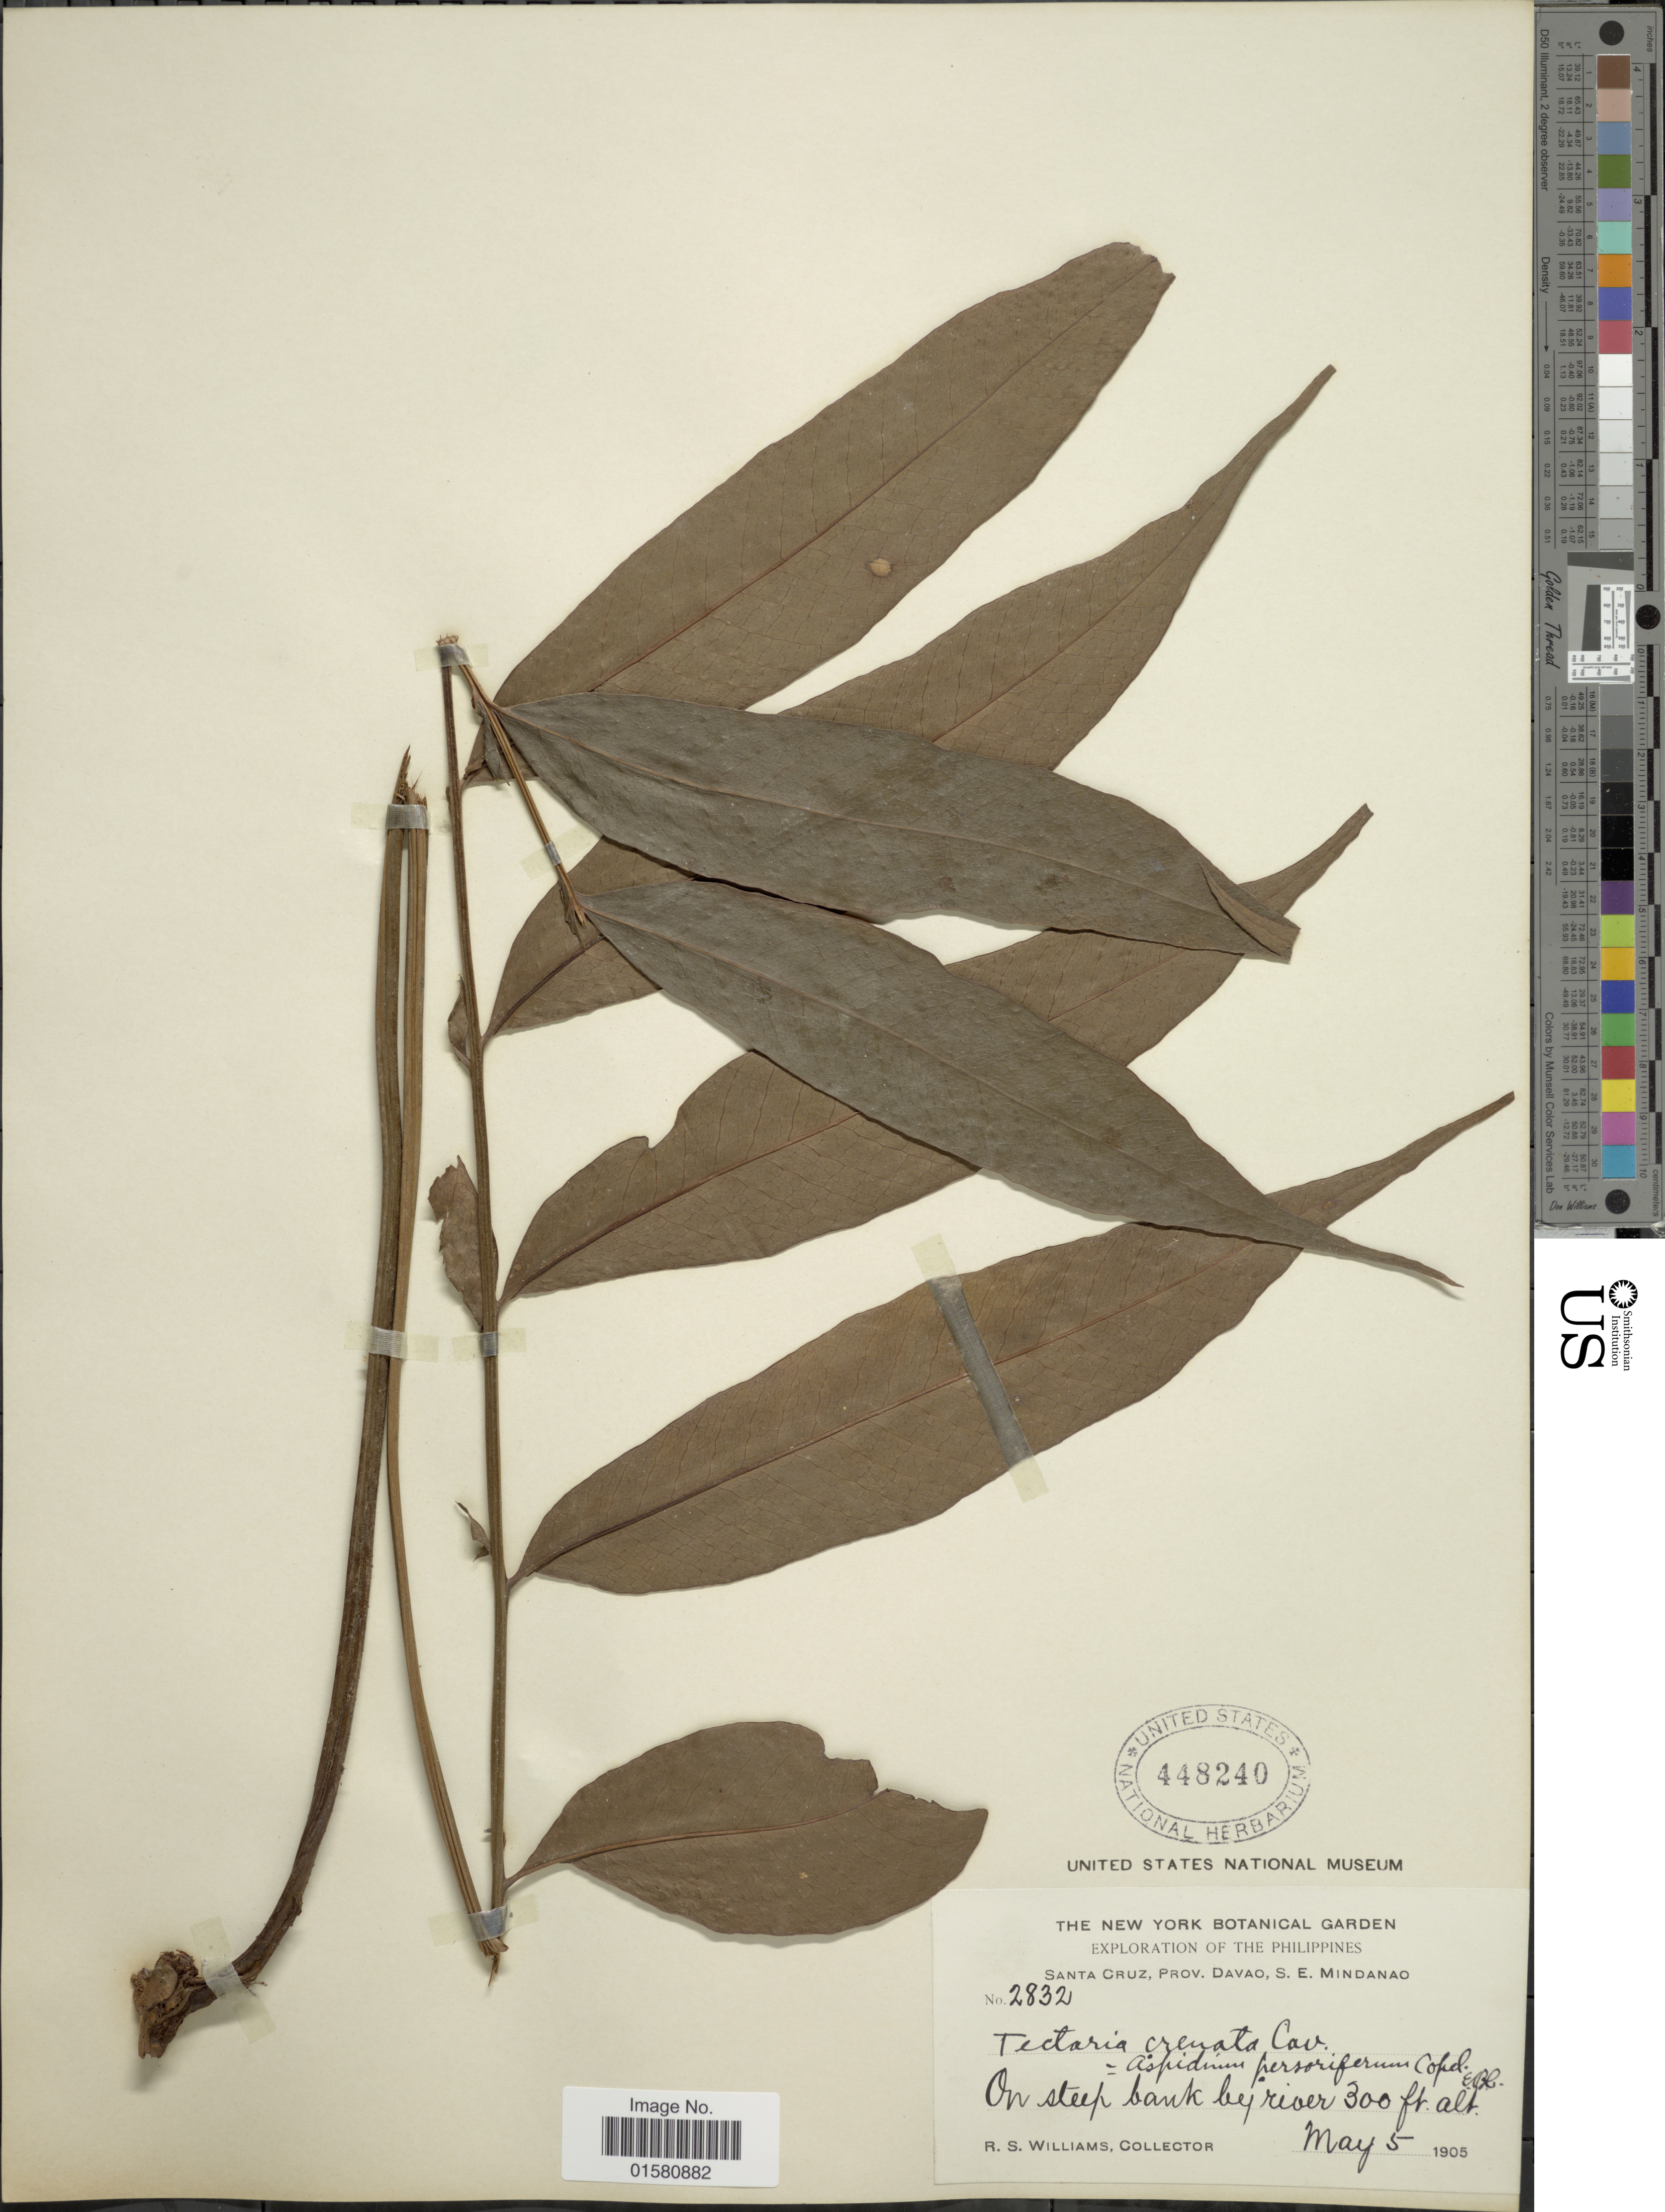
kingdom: Plantae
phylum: Tracheophyta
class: Polypodiopsida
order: Polypodiales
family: Tectariaceae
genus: Tectaria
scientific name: Tectaria crenata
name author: Cav.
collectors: R. S. Williams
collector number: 2832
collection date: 1905-05-05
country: Philippines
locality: Santa Cruz, Prov. davao, S. Ej. Mindanao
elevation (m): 91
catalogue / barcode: US 448240